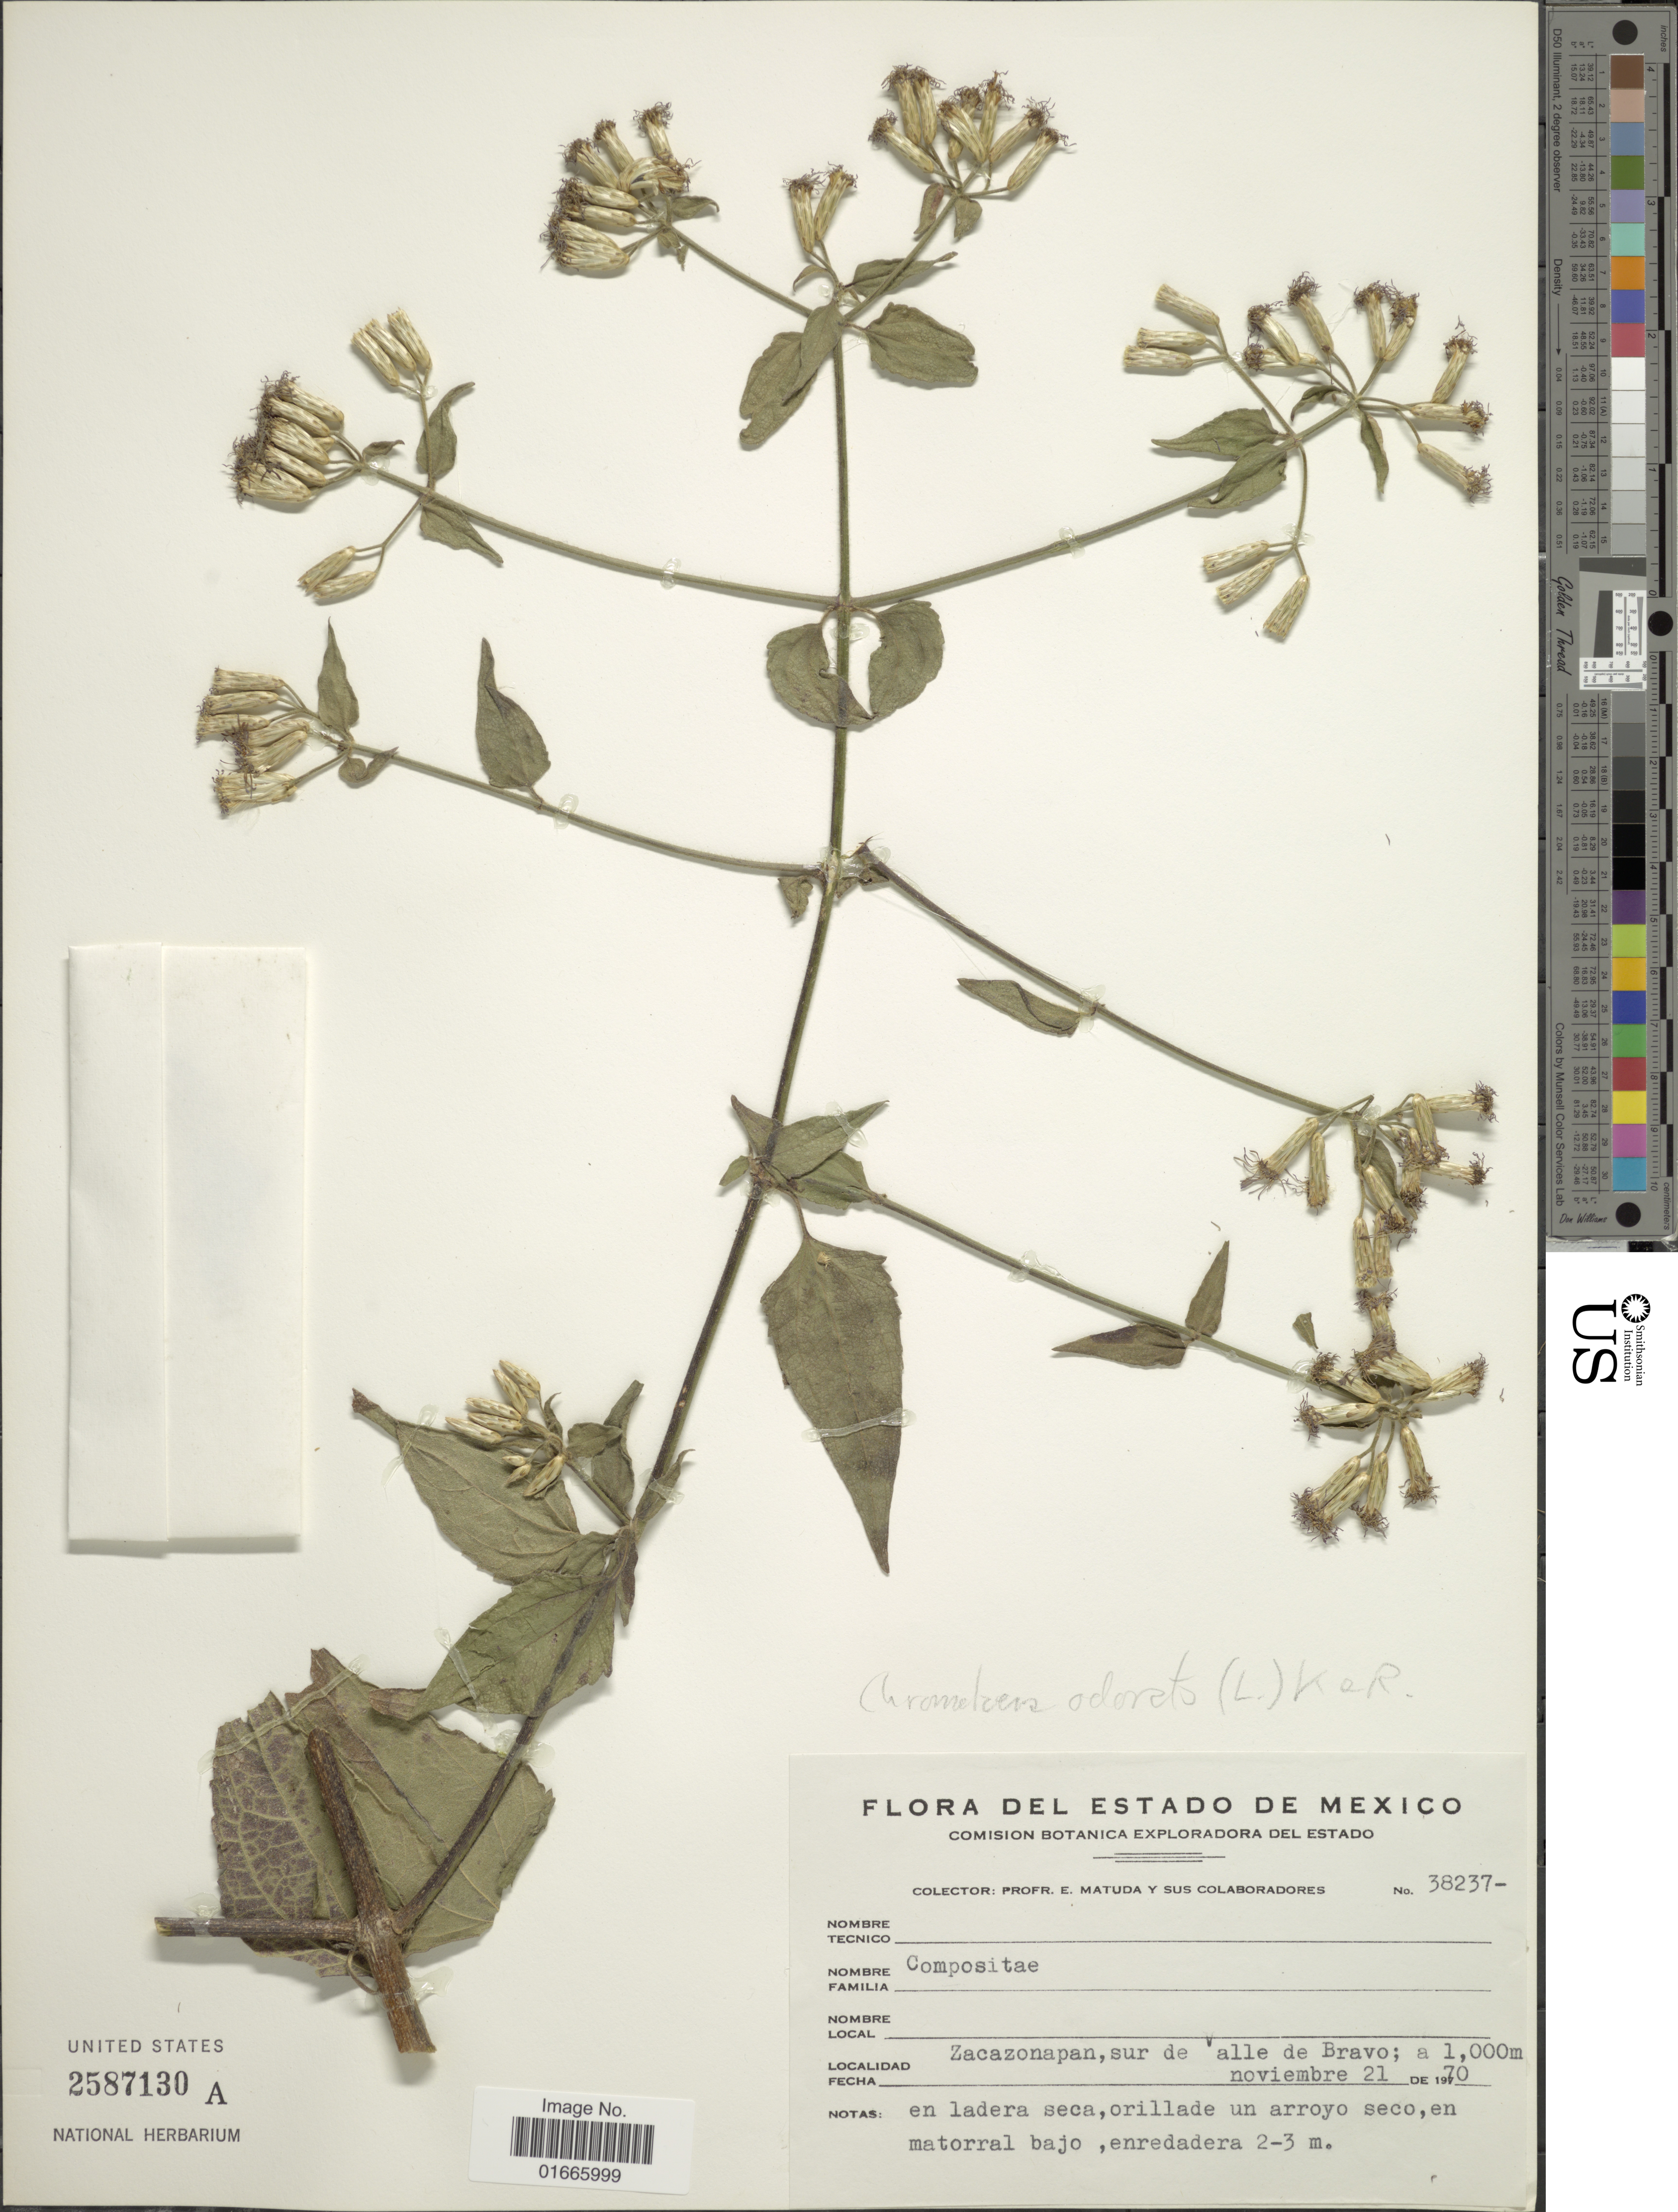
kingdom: Plantae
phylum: Tracheophyta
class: Magnoliopsida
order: Asterales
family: Asteraceae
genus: Chromolaena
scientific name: Chromolaena odorata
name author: (L.) R.M. King & H. Rob.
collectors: E. Matuda & et al.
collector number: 38237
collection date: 1970-11-21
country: Mexico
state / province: México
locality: Estado De Mexico, Zacazonapan, Sur de Valle de Bravo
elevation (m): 1000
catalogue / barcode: US 2587130A